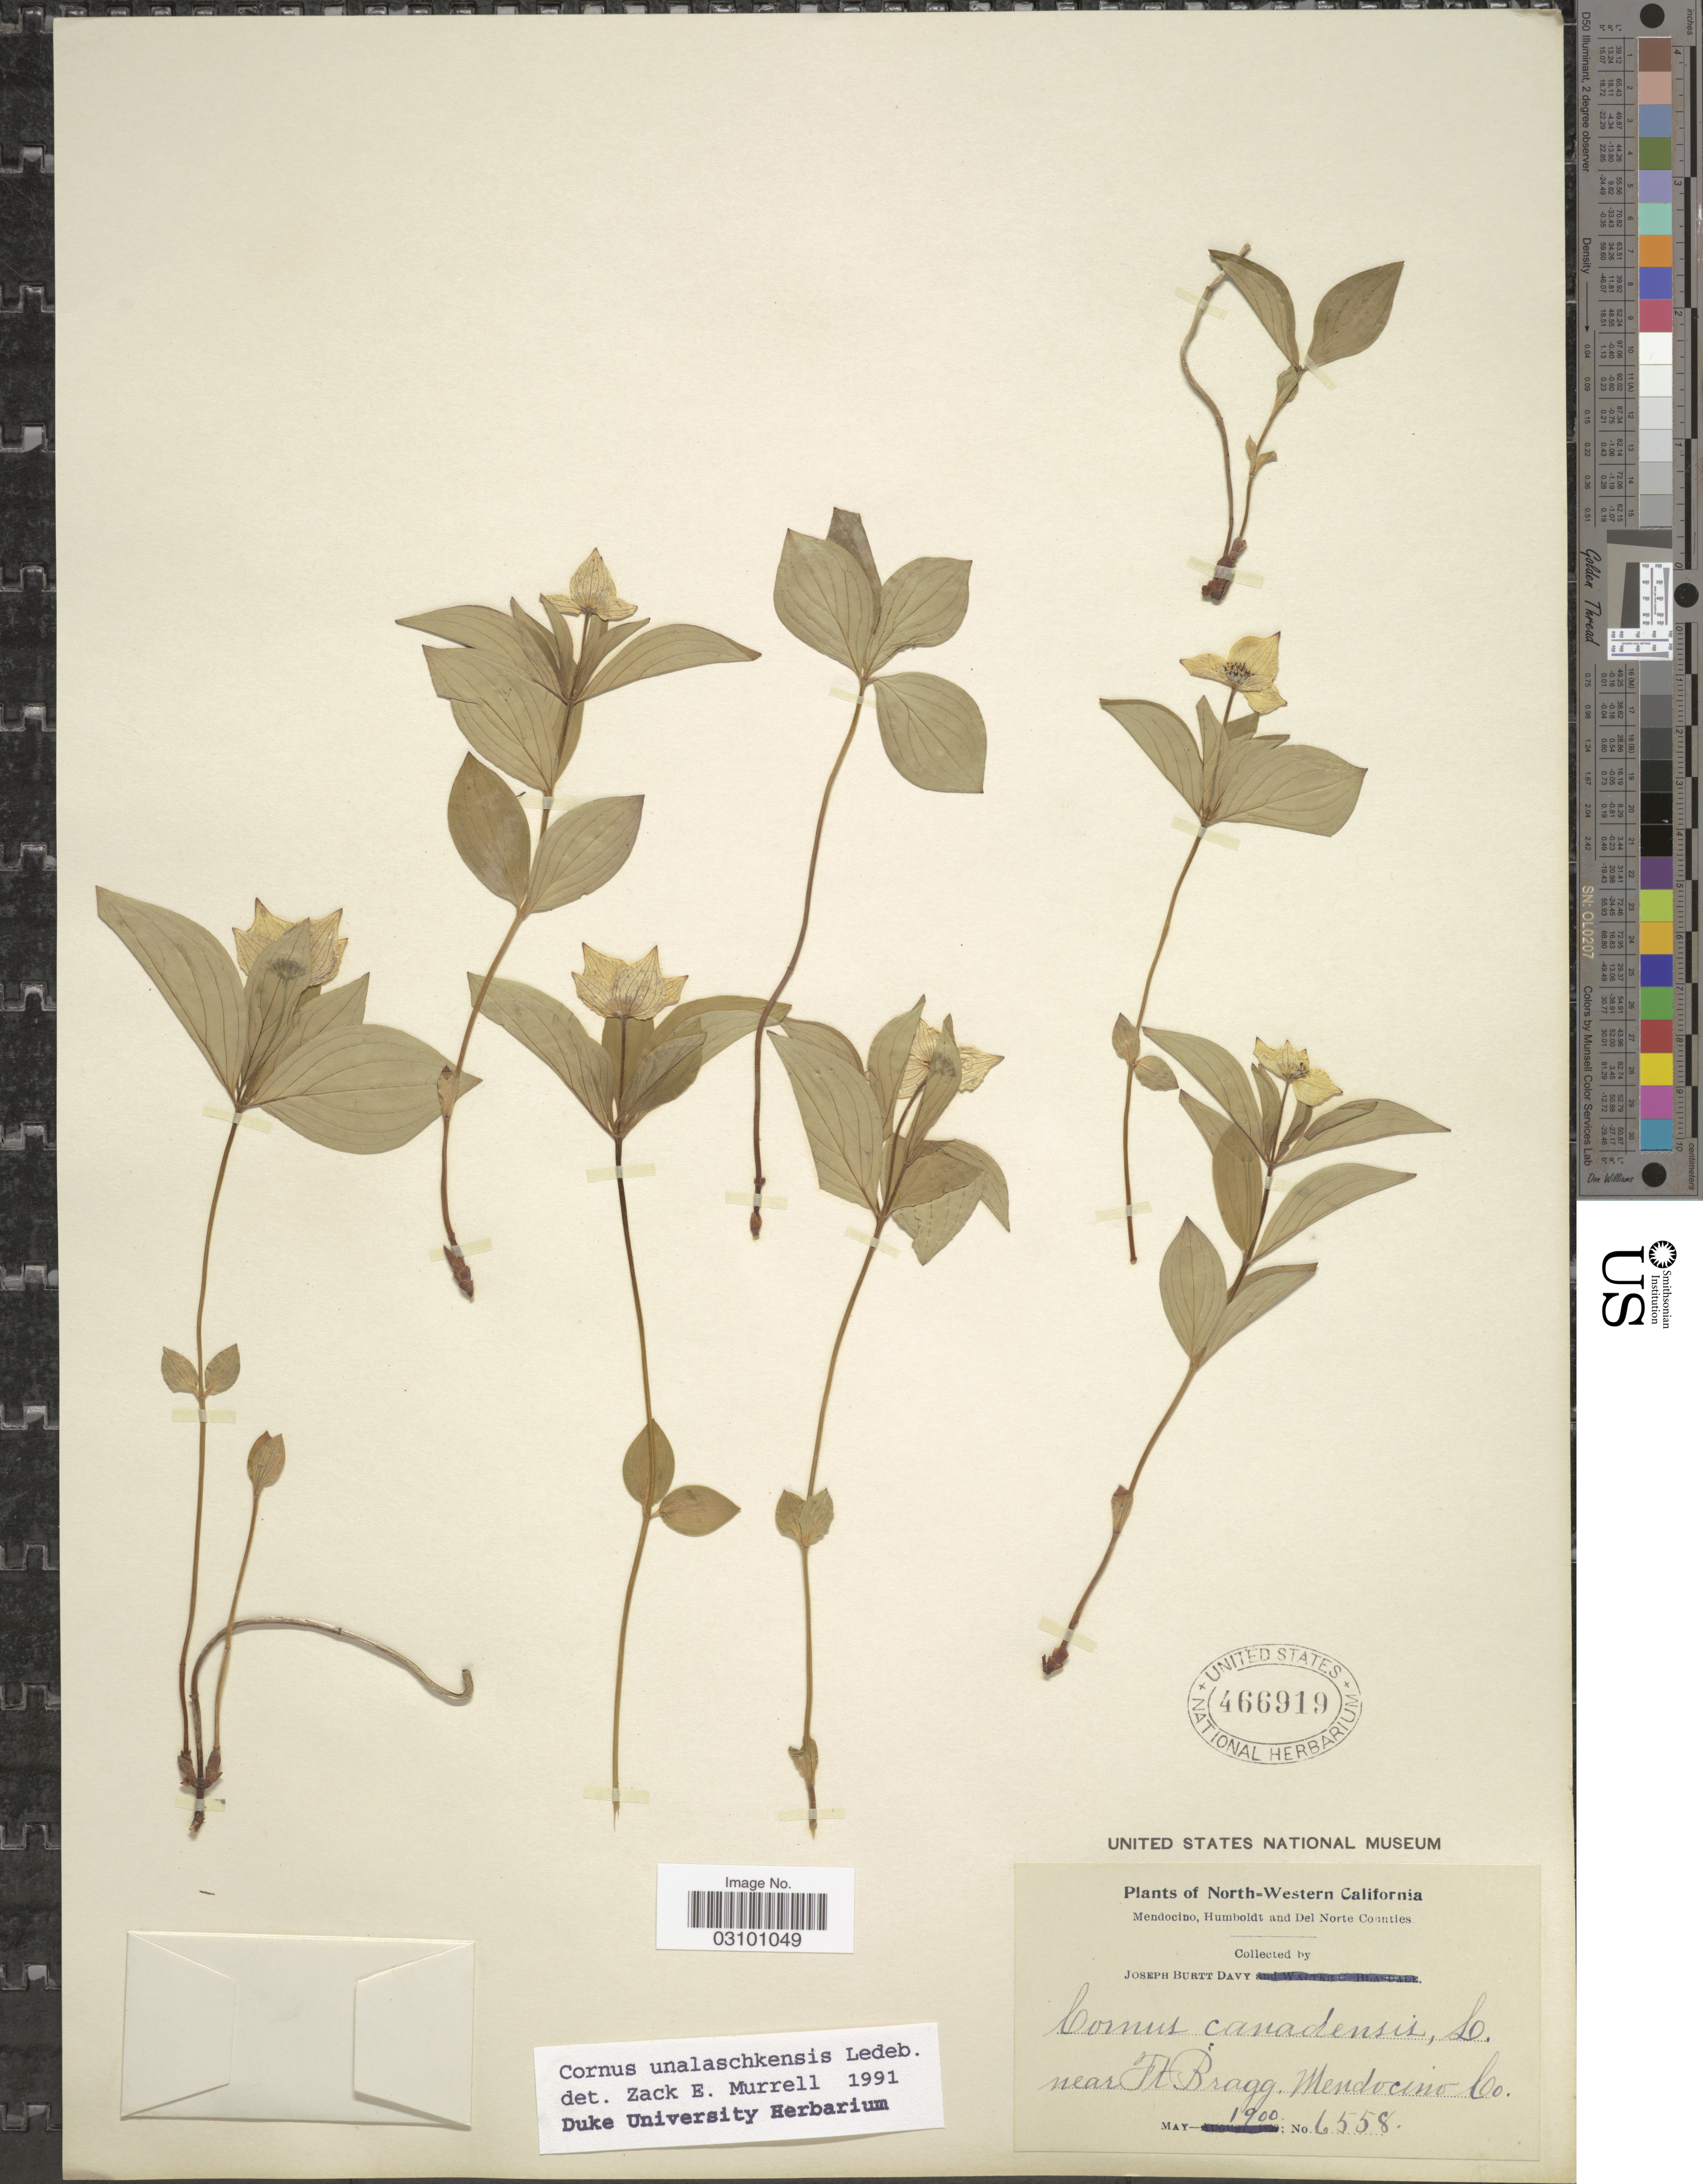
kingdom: Plantae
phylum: Tracheophyta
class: Magnoliopsida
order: Cornales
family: Cornaceae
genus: Cornus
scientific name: Cornus unalaschkensis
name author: Ledeb.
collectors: J. Burtt Davy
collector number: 6558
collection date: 1900-05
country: United States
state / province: California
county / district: Mendocino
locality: North-Western California. Near Ft. Bragg. Mendocino Co.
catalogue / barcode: US 466919